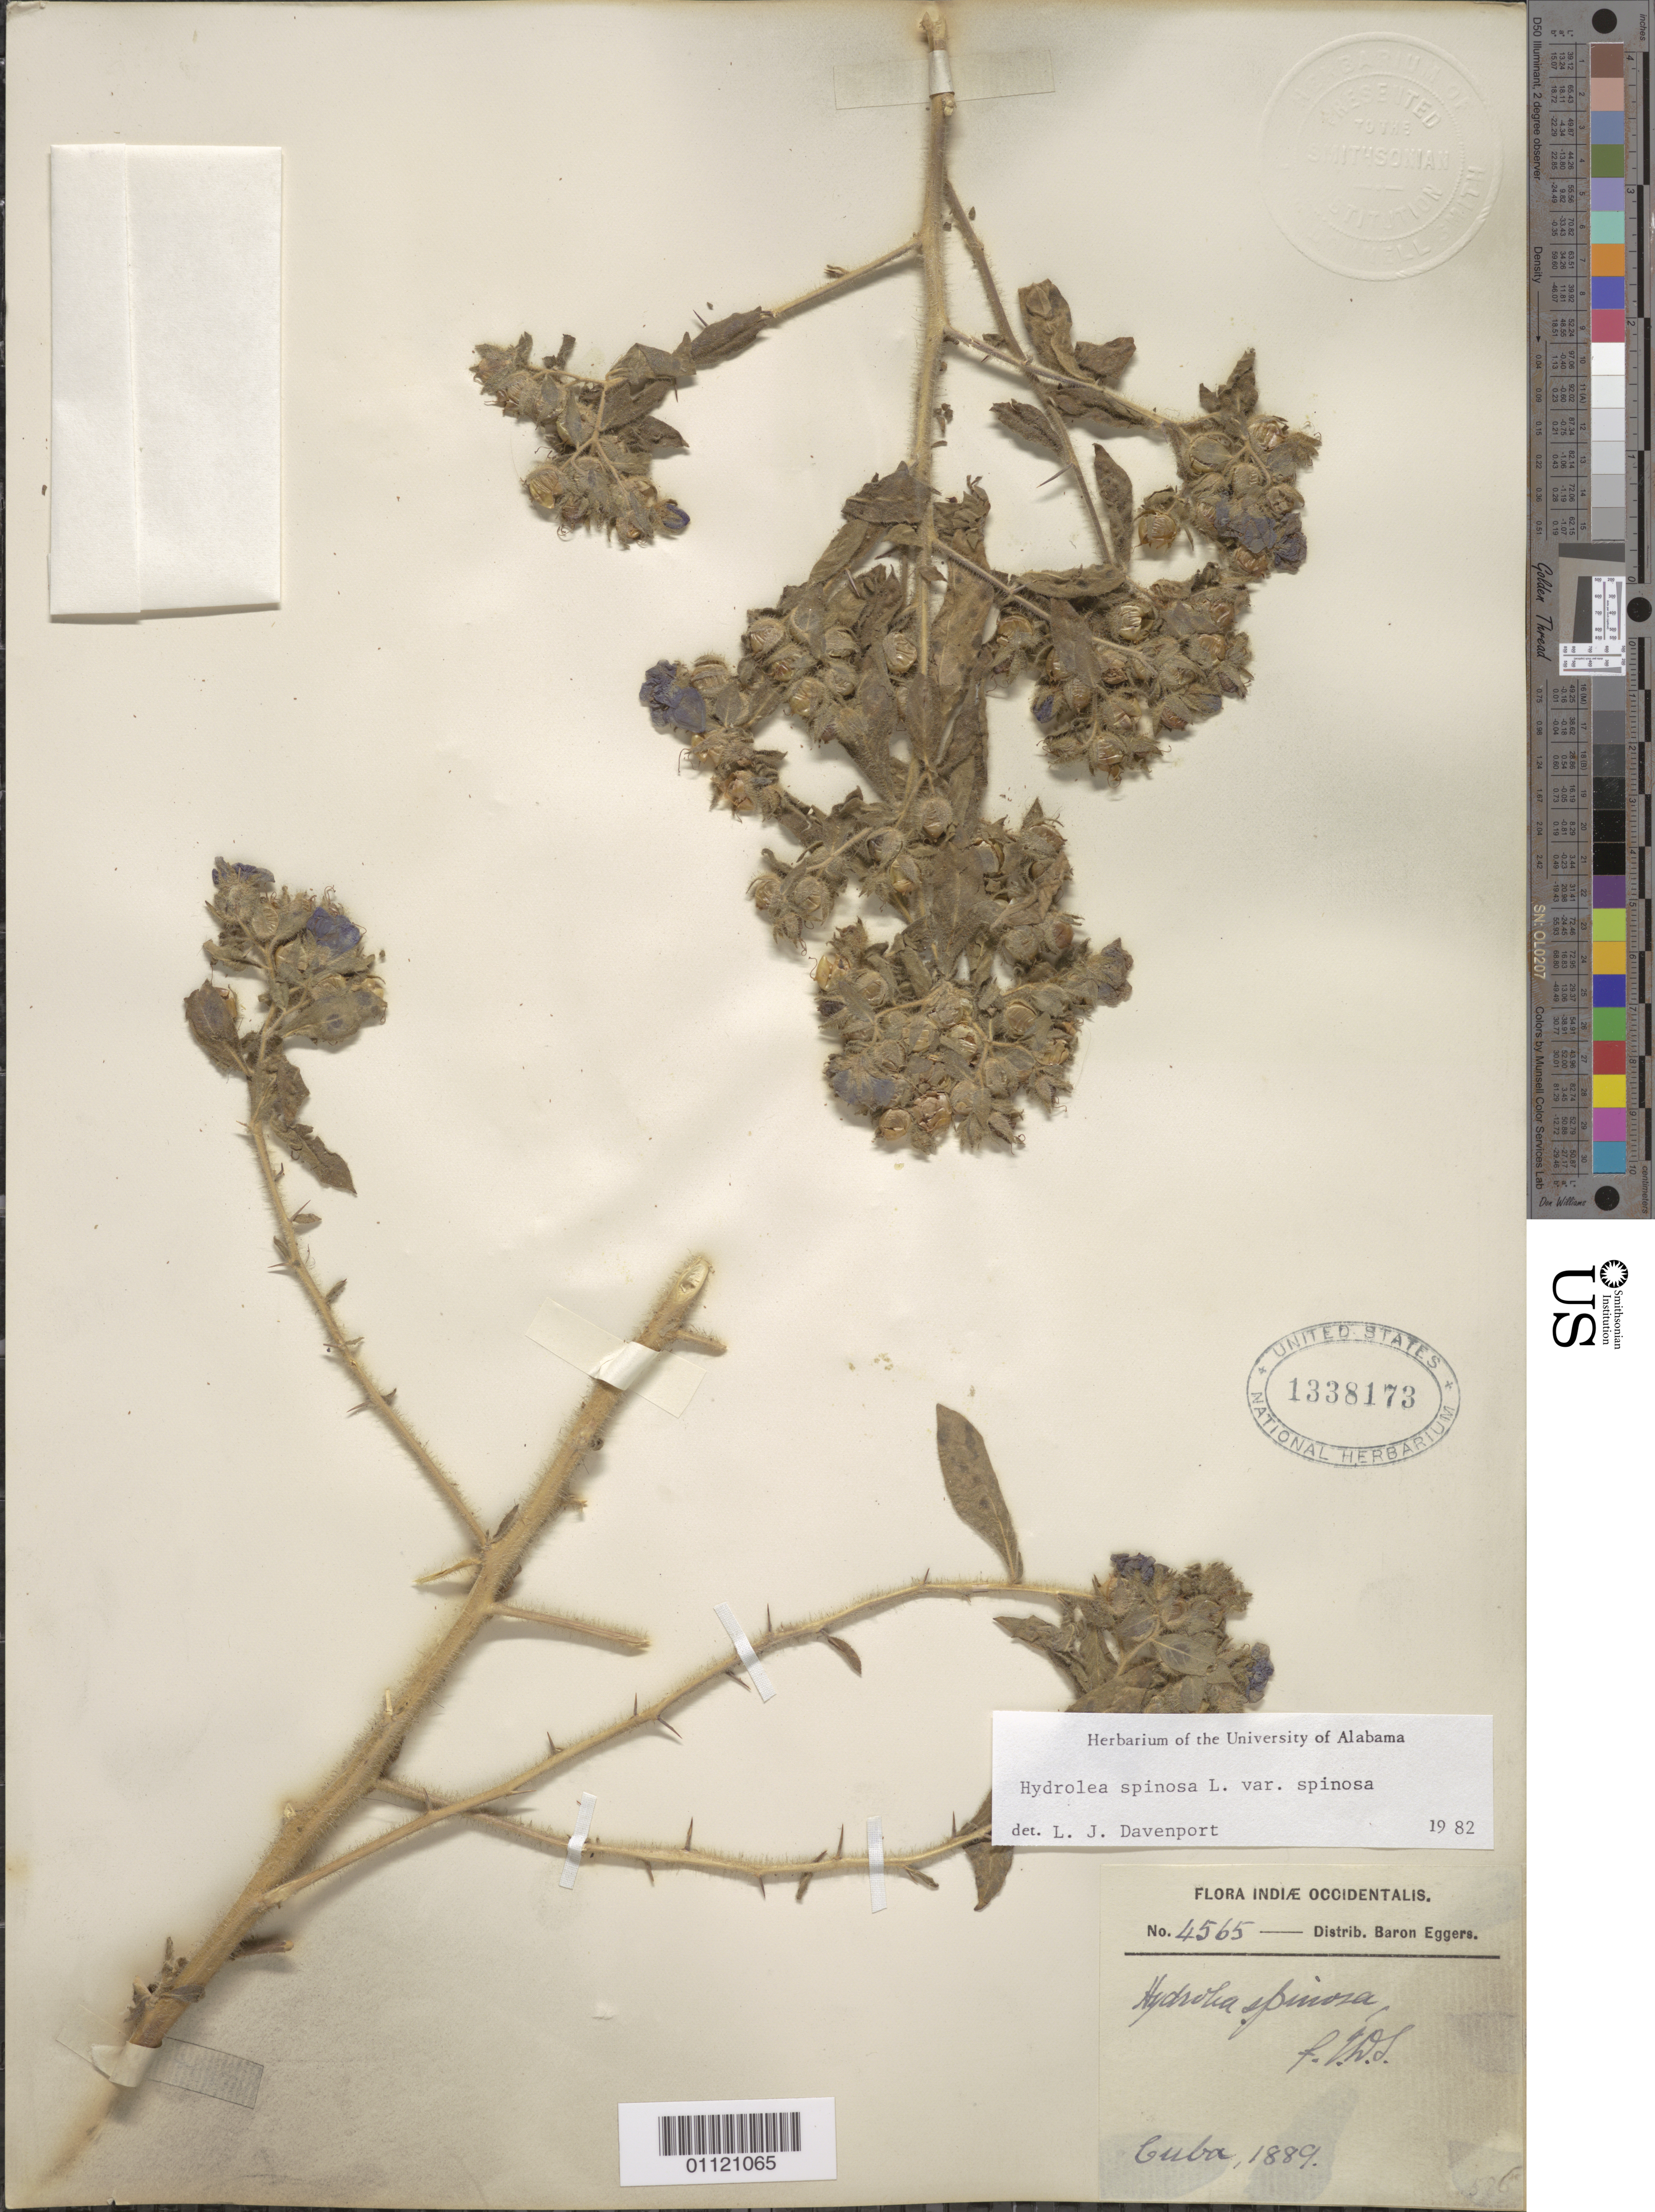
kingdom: Plantae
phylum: Tracheophyta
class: Magnoliopsida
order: Solanales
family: Hydroleaceae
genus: Hydrolea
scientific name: Hydrolea spinosa var. spinosa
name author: L.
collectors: H. F. A. von Eggers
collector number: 4565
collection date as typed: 01 Jan 1889 to 31 Jan 1889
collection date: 1889-01-01/1889-01-31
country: Cuba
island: Cuba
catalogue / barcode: US 1338173